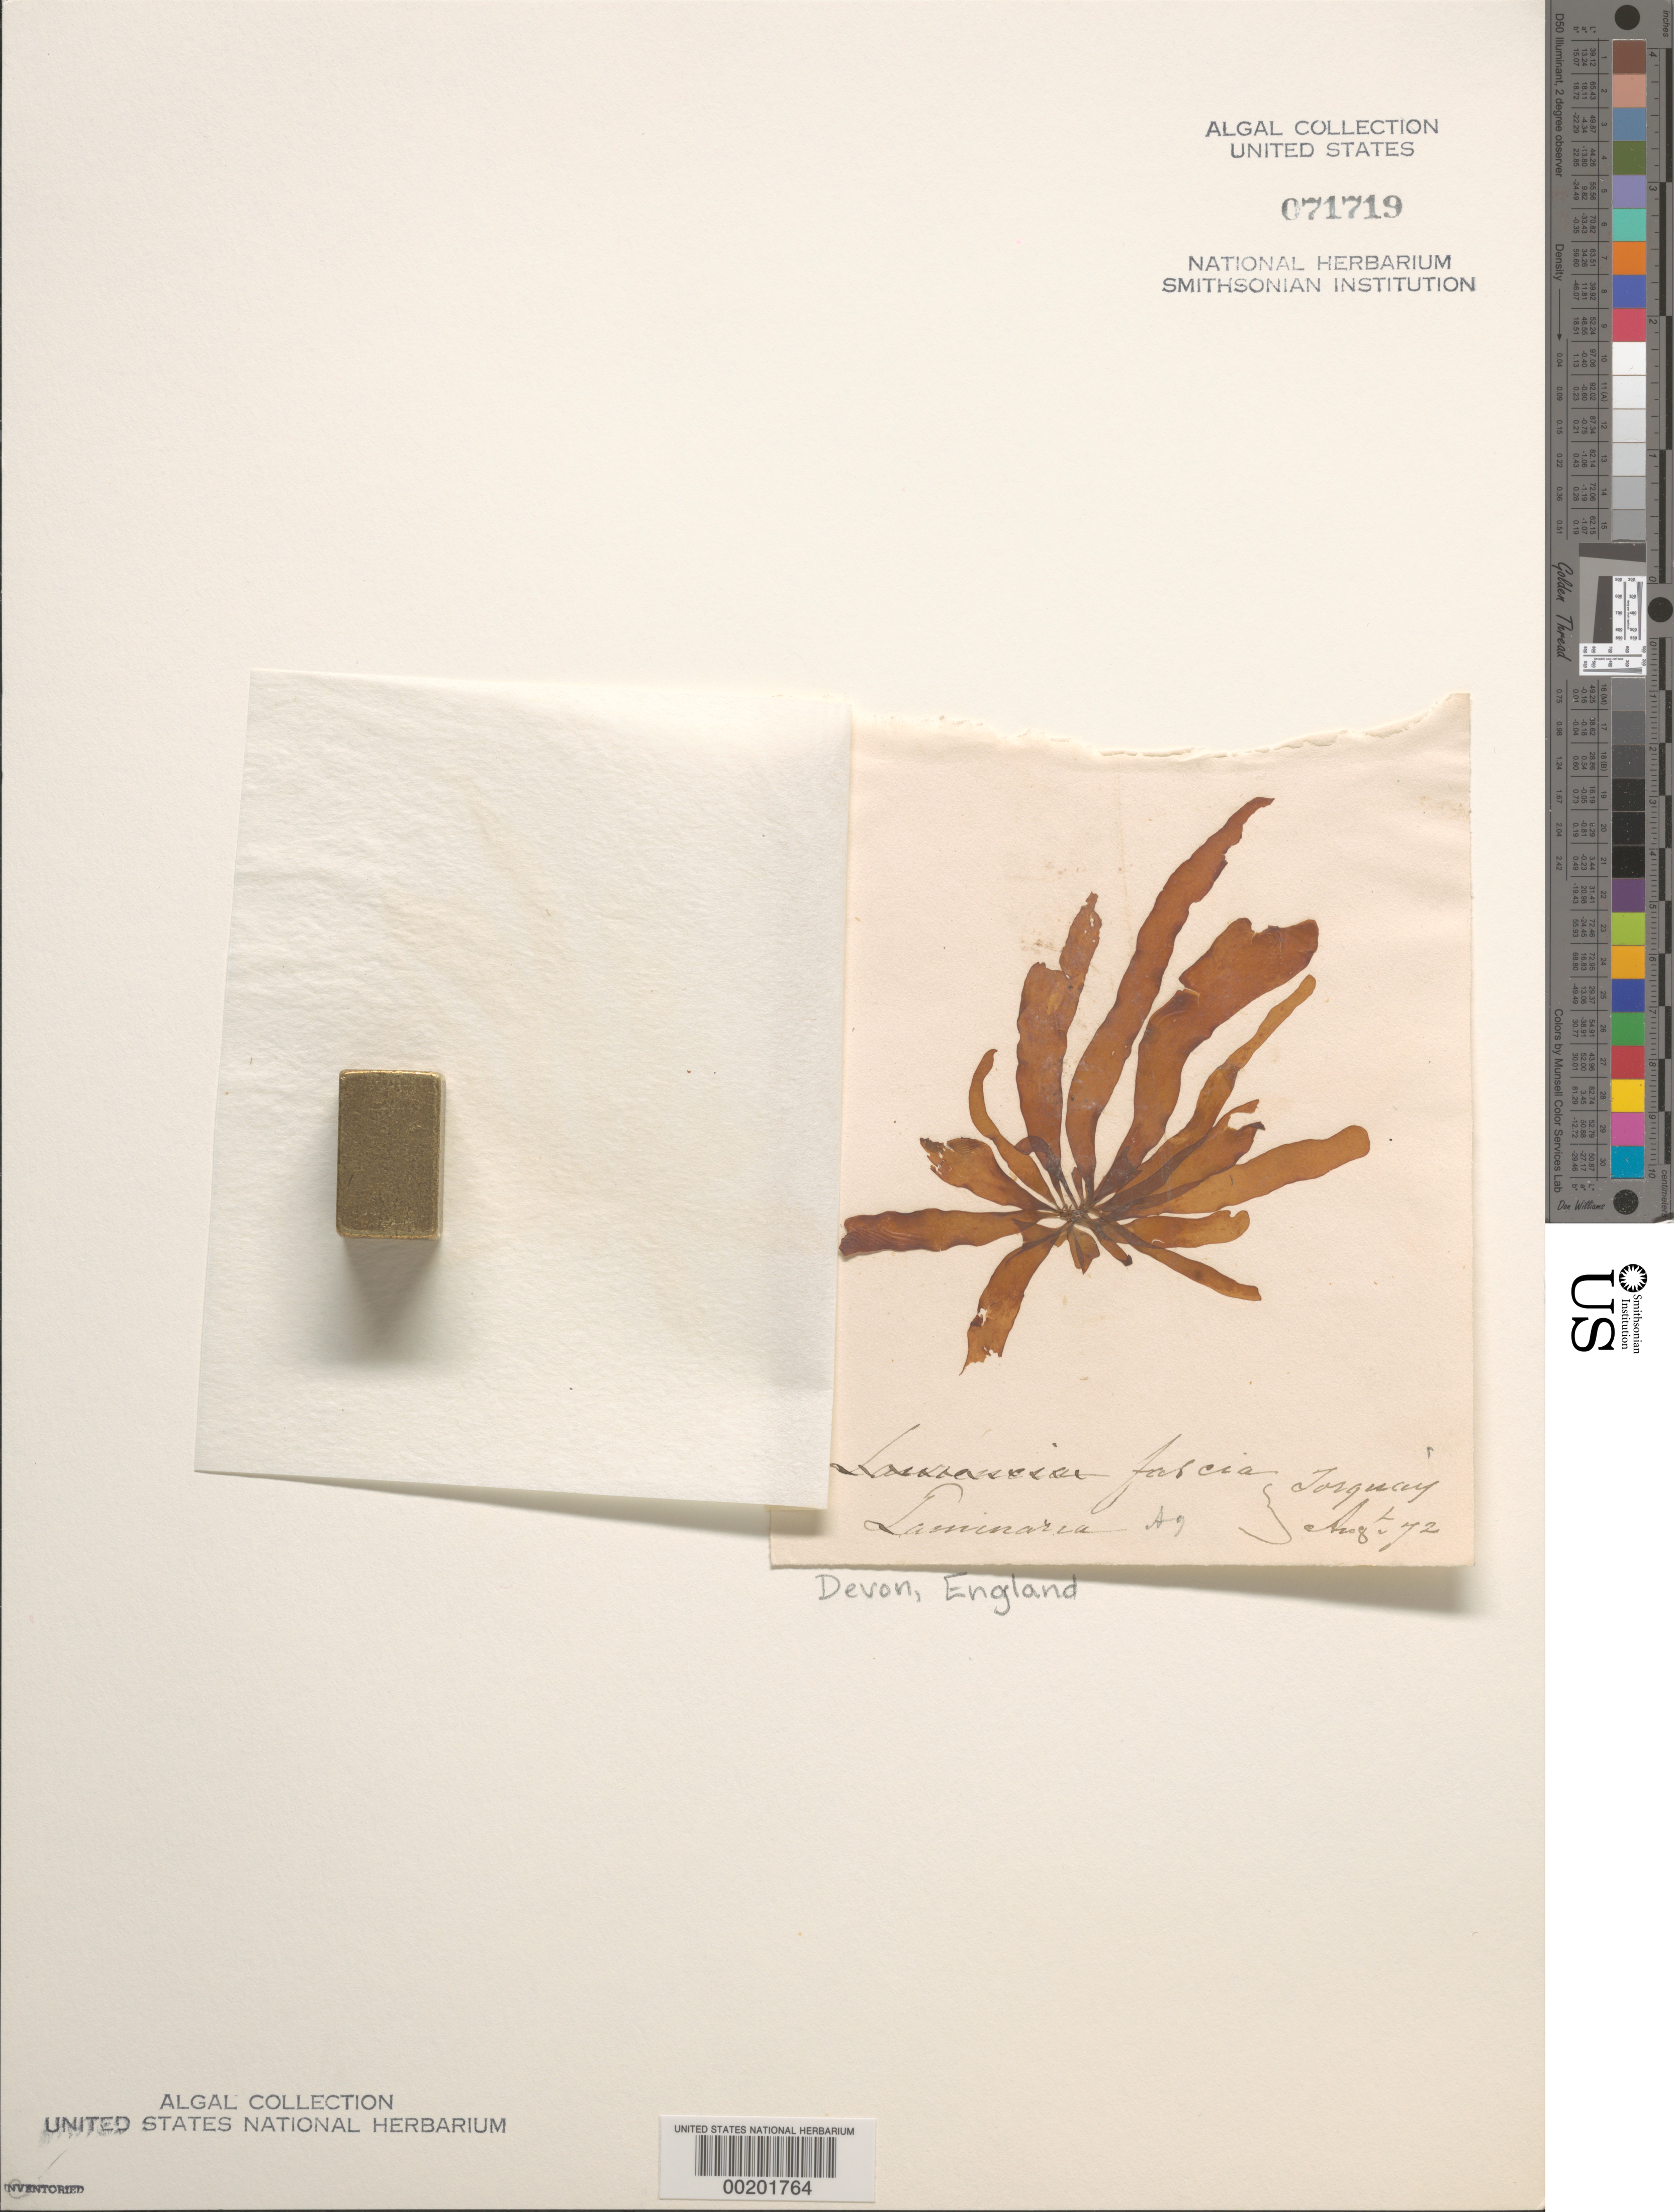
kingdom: Chromista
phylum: Ochrophyta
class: Phaeophyceae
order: Scytosiphonales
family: Scytosiphonaceae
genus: Petalonia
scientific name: Petalonia fascia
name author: (O.F. Müller) Kuntze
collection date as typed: Aug 1872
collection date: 1872-08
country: United Kingdom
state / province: England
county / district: Devon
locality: Torquay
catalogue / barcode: US 71719